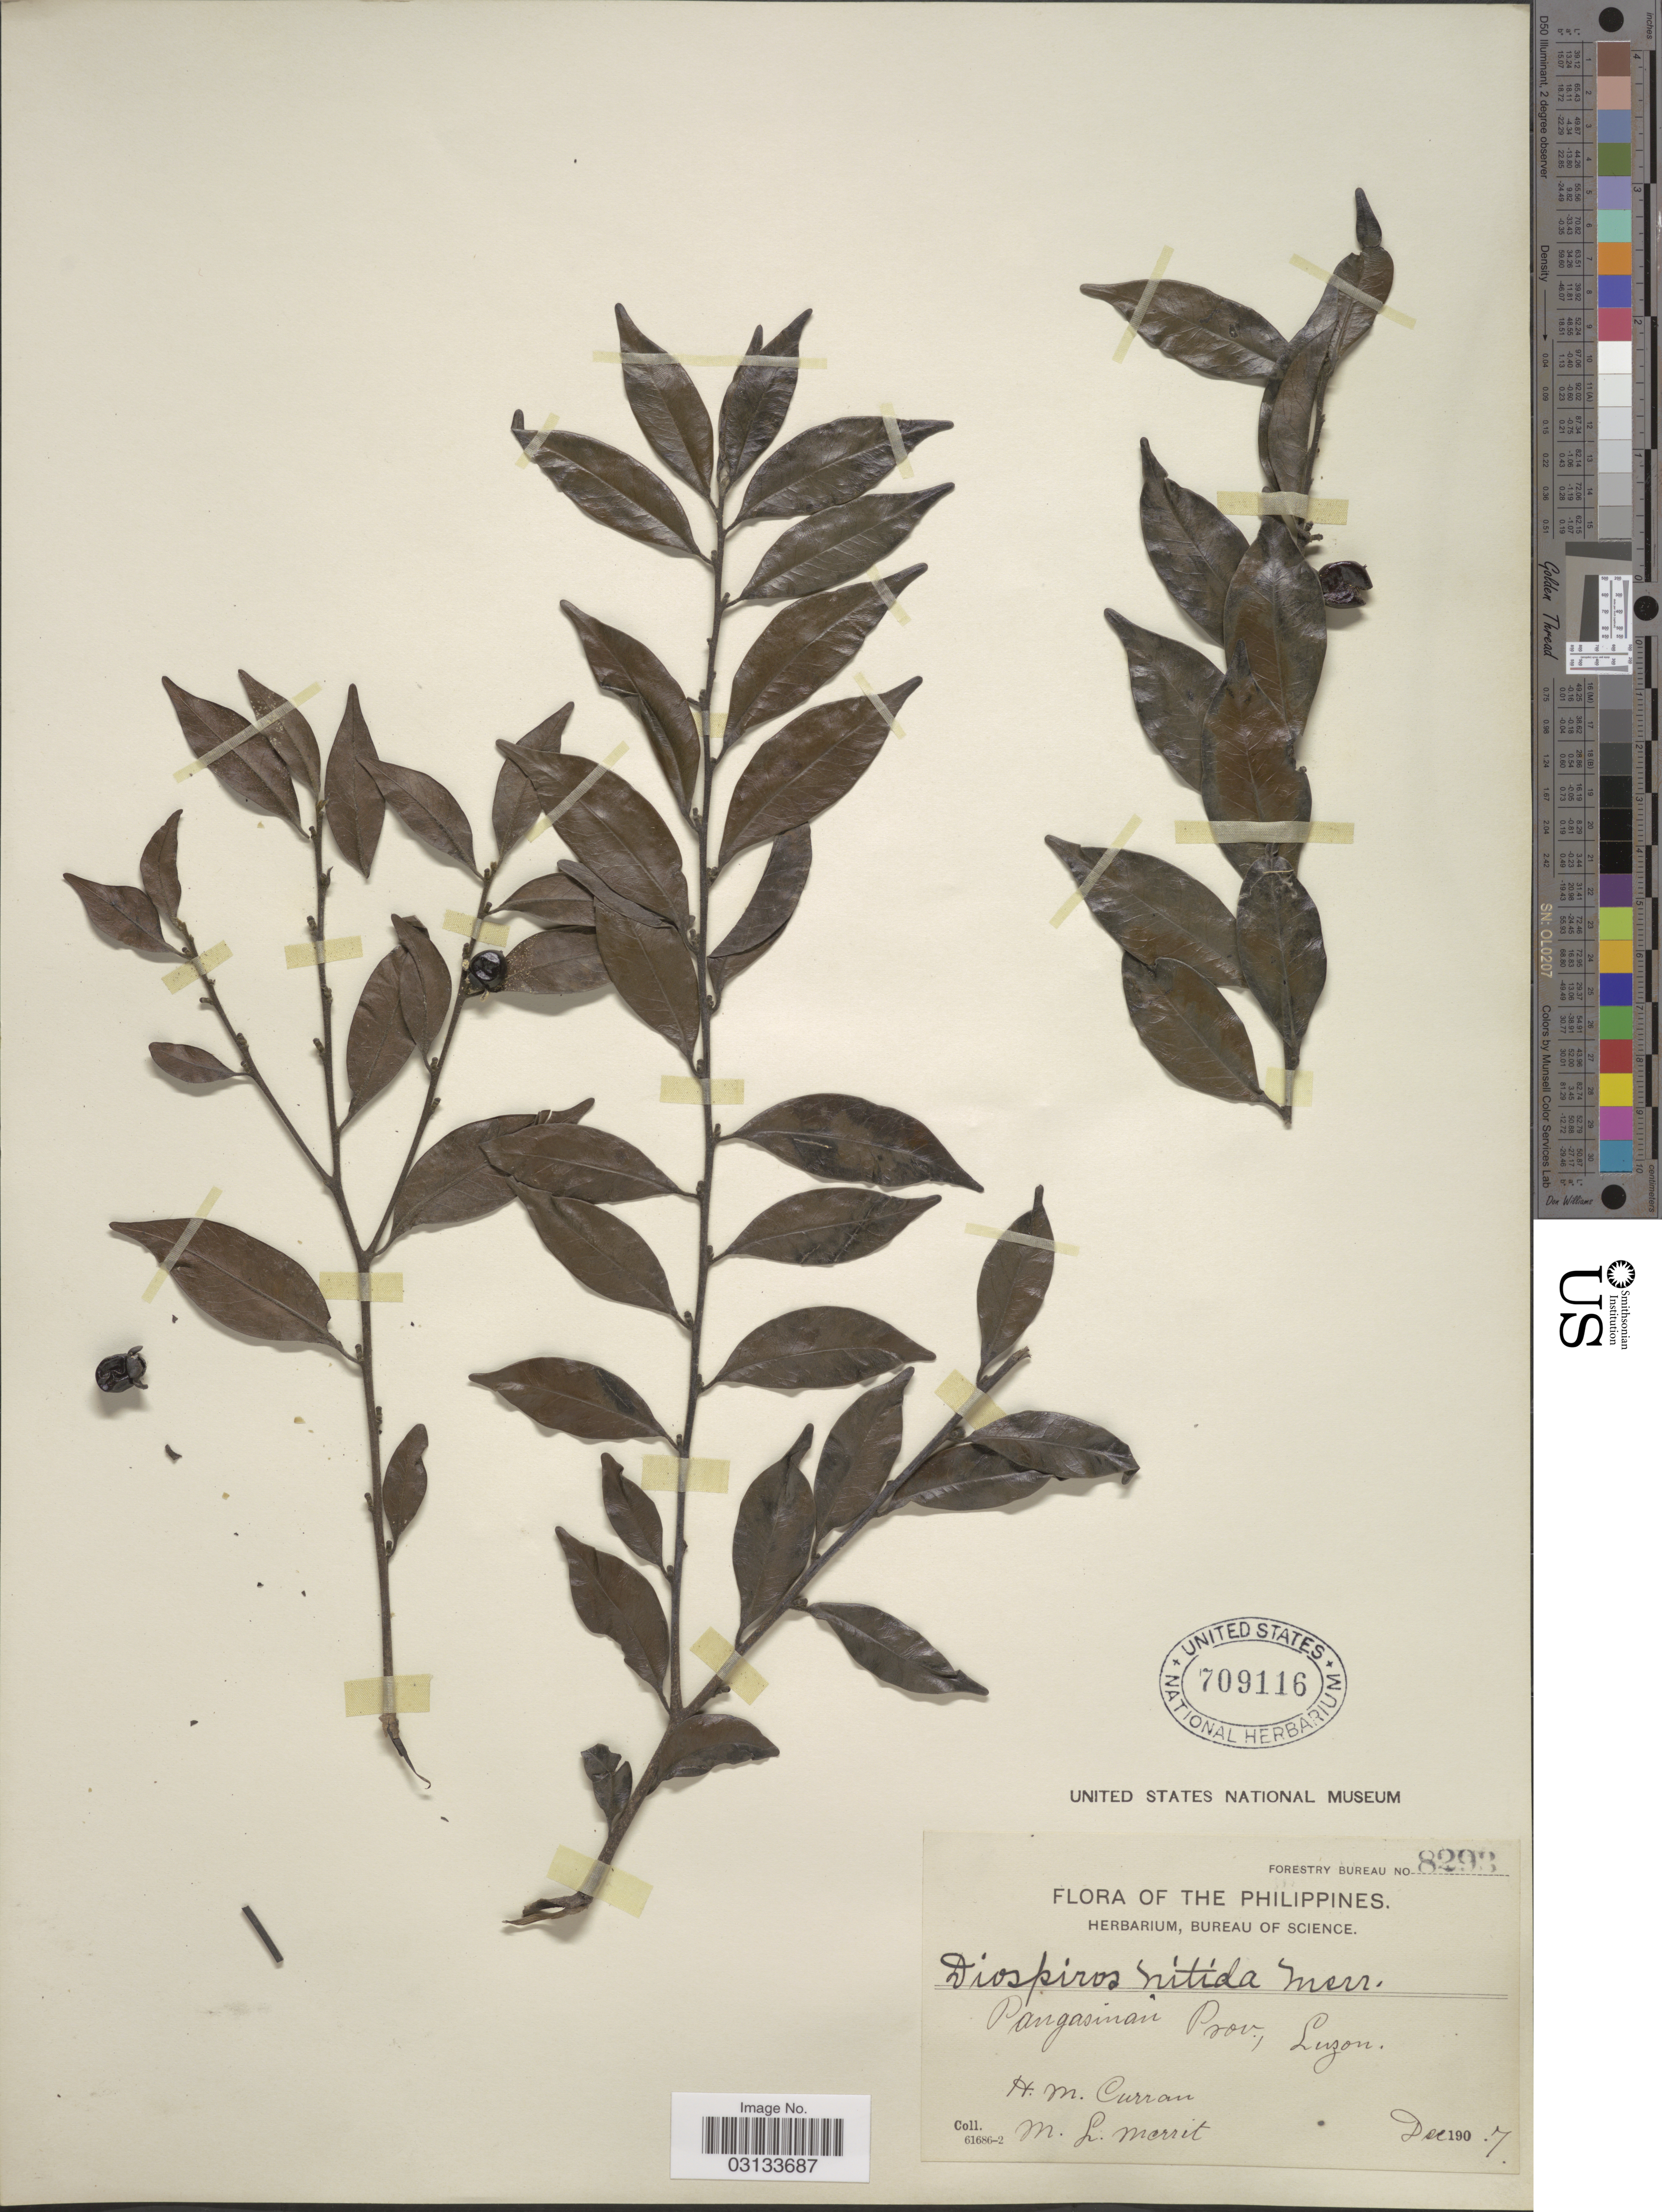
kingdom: Plantae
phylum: Tracheophyta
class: Magnoliopsida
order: Ericales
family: Ebenaceae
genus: Diospyros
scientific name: Diospyros nitida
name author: Merr.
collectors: H. M. Curran & M. L. Merritt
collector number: Forestry Bureau 8293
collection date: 1907-12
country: Philippines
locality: Pangasinan Prov., Luzon.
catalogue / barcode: US 709116